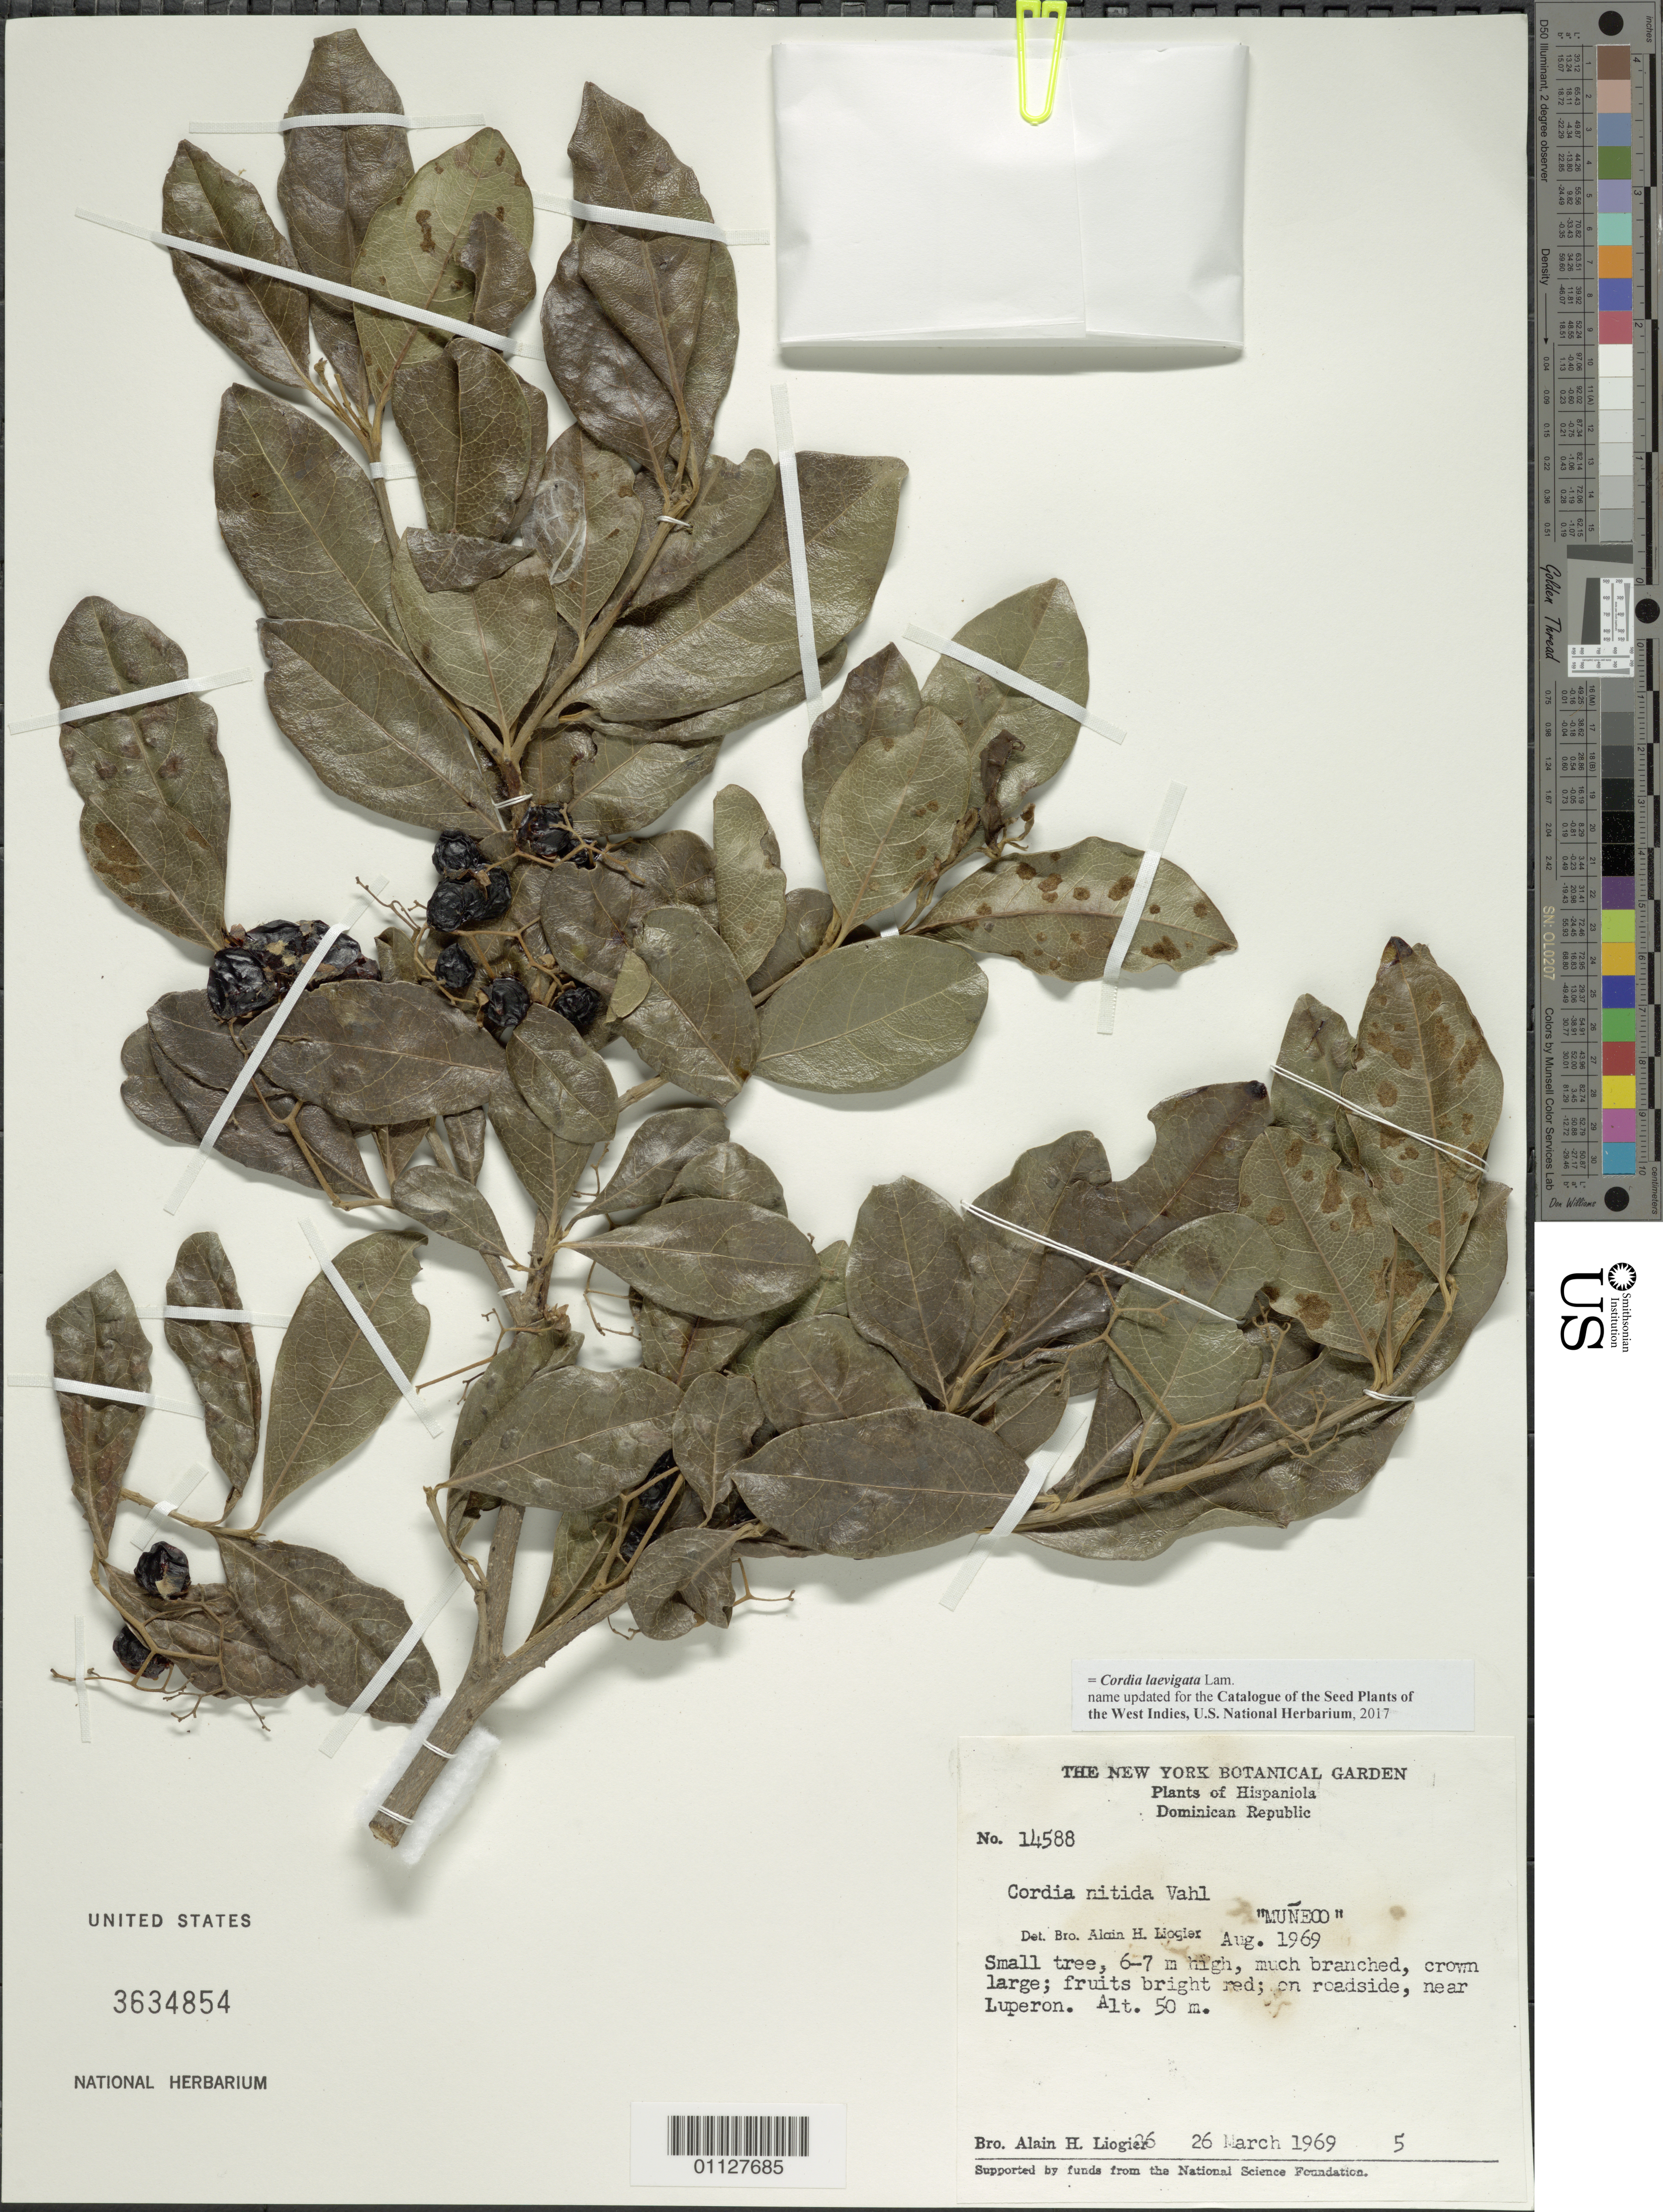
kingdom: Plantae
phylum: Tracheophyta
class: Magnoliopsida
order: Boraginales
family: Cordiaceae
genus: Cordia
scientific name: Cordia laevigata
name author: Lam.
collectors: A. H. Liogier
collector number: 14588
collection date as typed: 26 Mar 1969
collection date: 1969-03-26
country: Dominican Republic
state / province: Puerto Plata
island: Hispaniola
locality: On roadside, near Luperon.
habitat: Roadside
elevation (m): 50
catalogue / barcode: US 3634854